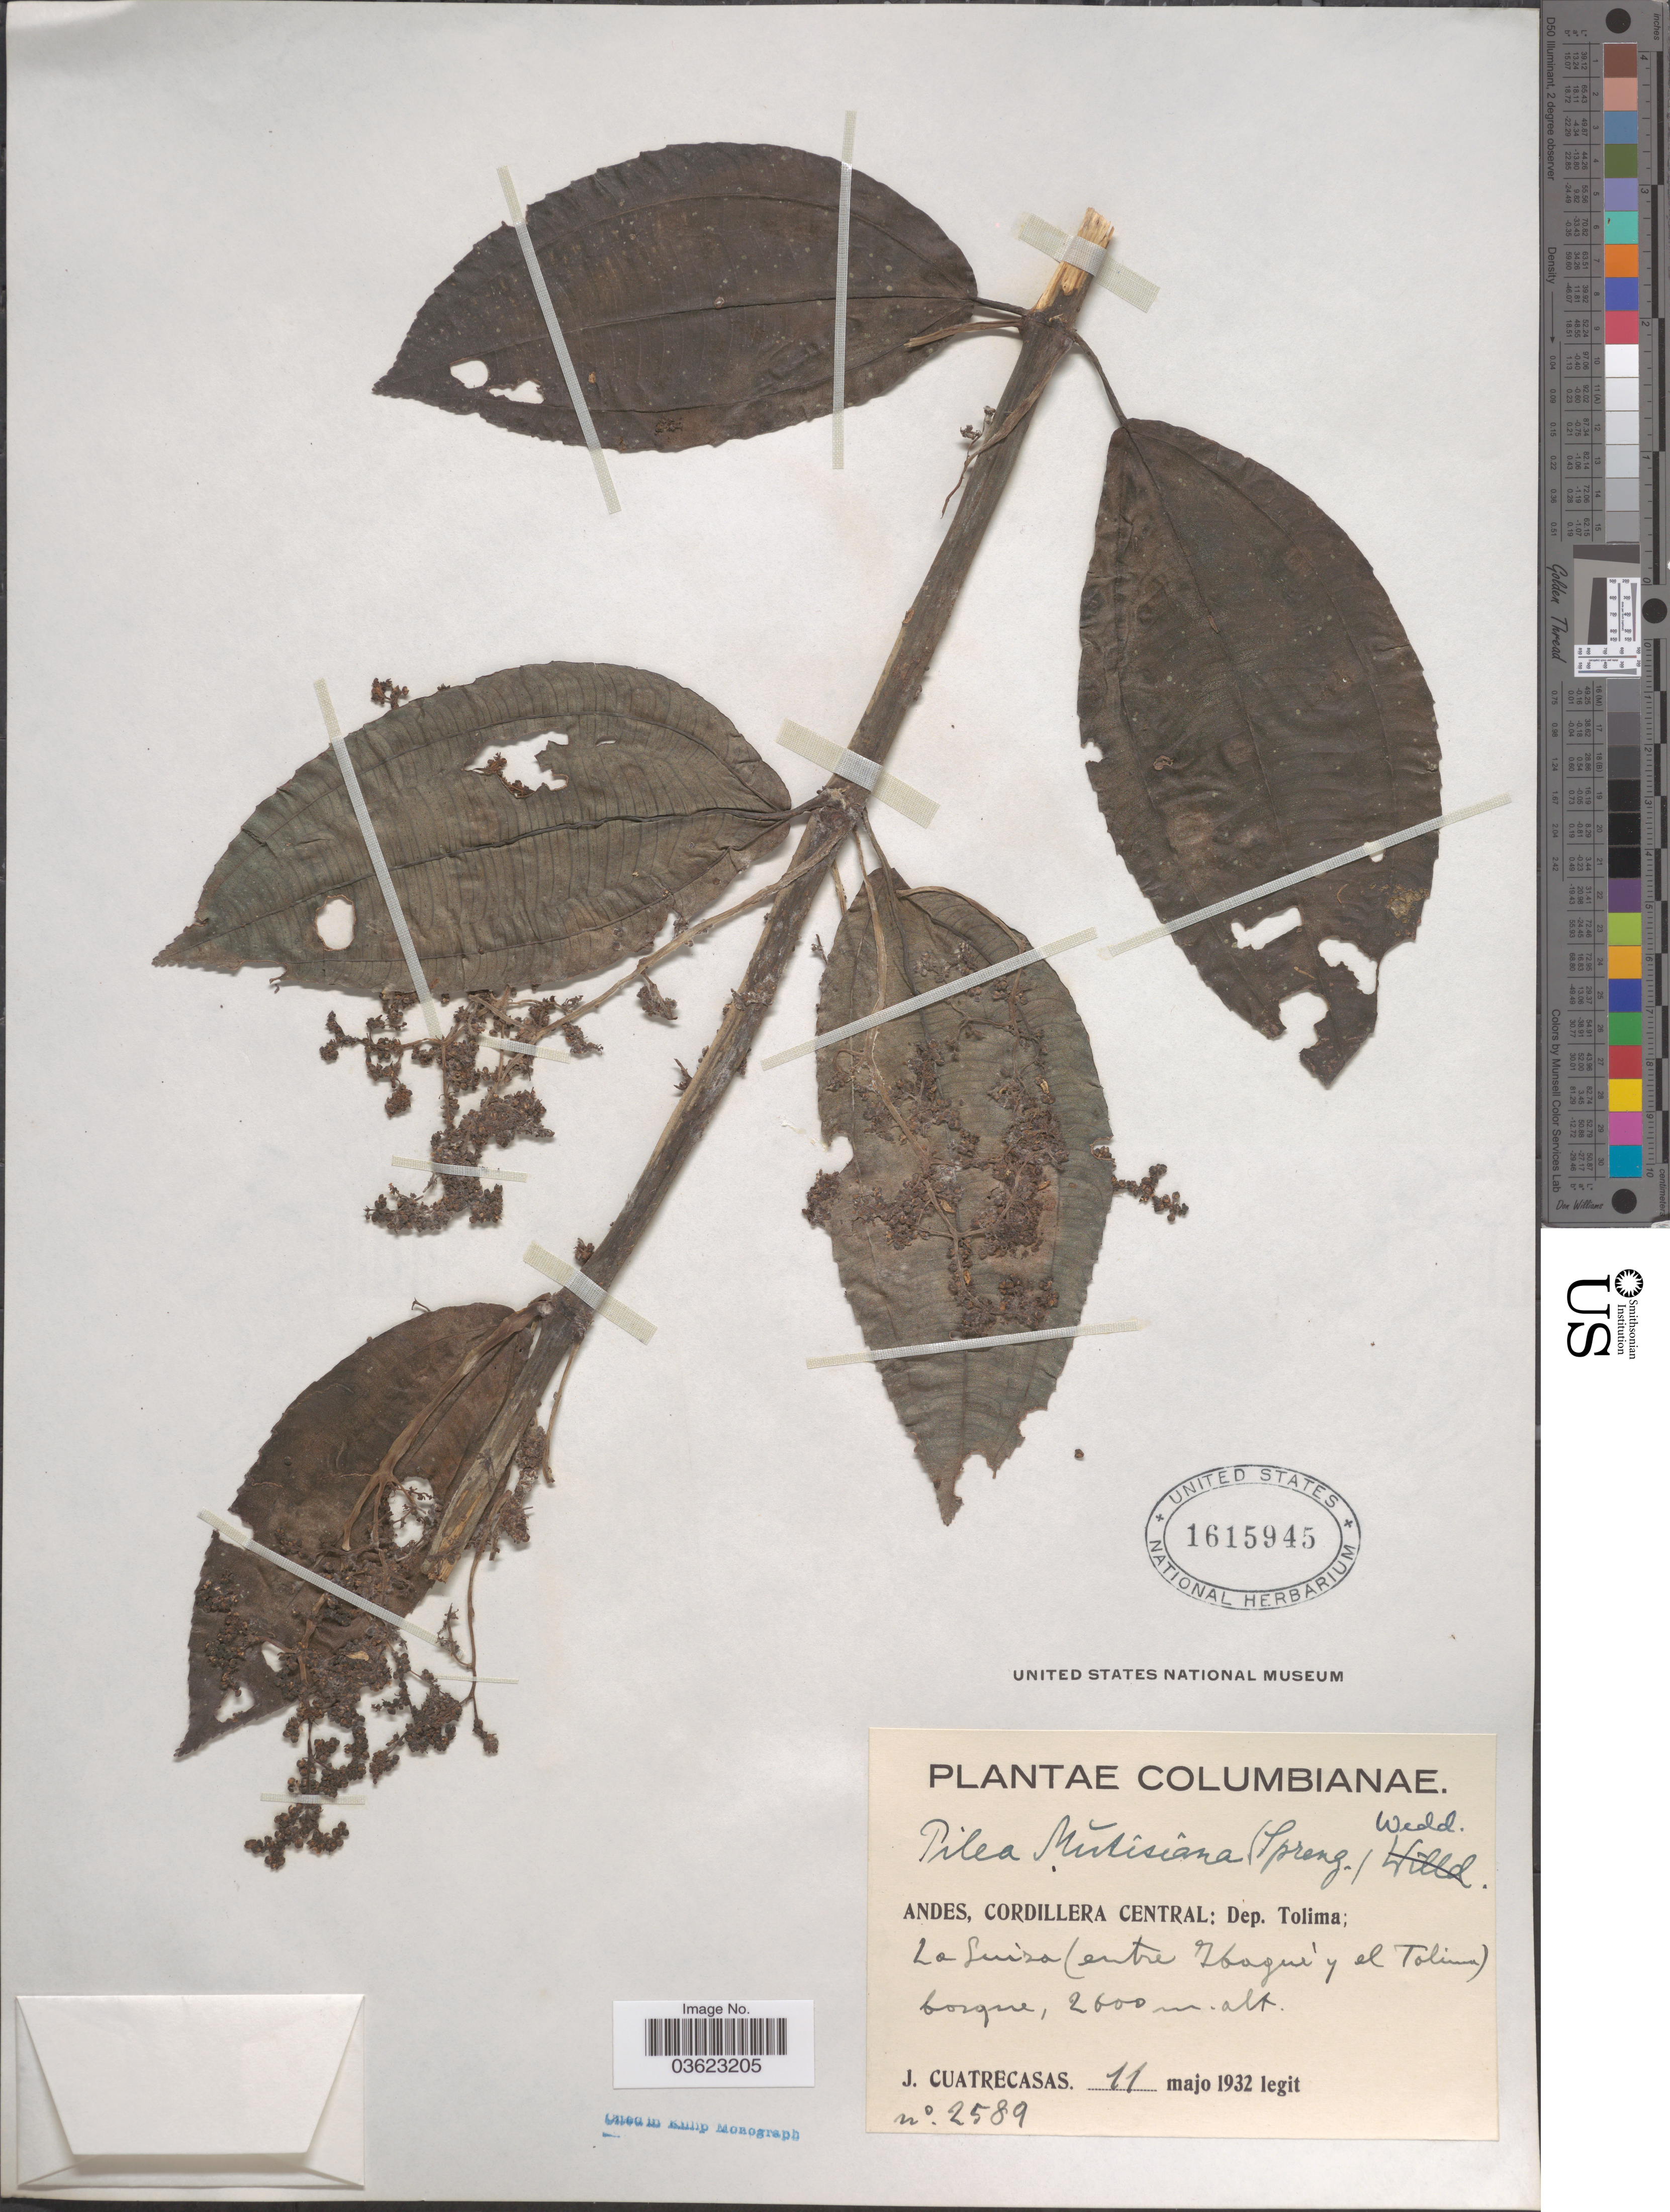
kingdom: Plantae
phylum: Tracheophyta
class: Magnoliopsida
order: Rosales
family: Urticaceae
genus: Pilea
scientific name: Pilea mutisiana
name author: Wedd.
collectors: J. Cuatrecasas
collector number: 2589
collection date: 1932-05-11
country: Colombia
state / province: Tolima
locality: Andes, Cordillera Central: Dep. Tolima; La Suiza (entre Ibague y el Tolima).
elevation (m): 2600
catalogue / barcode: US 1615945